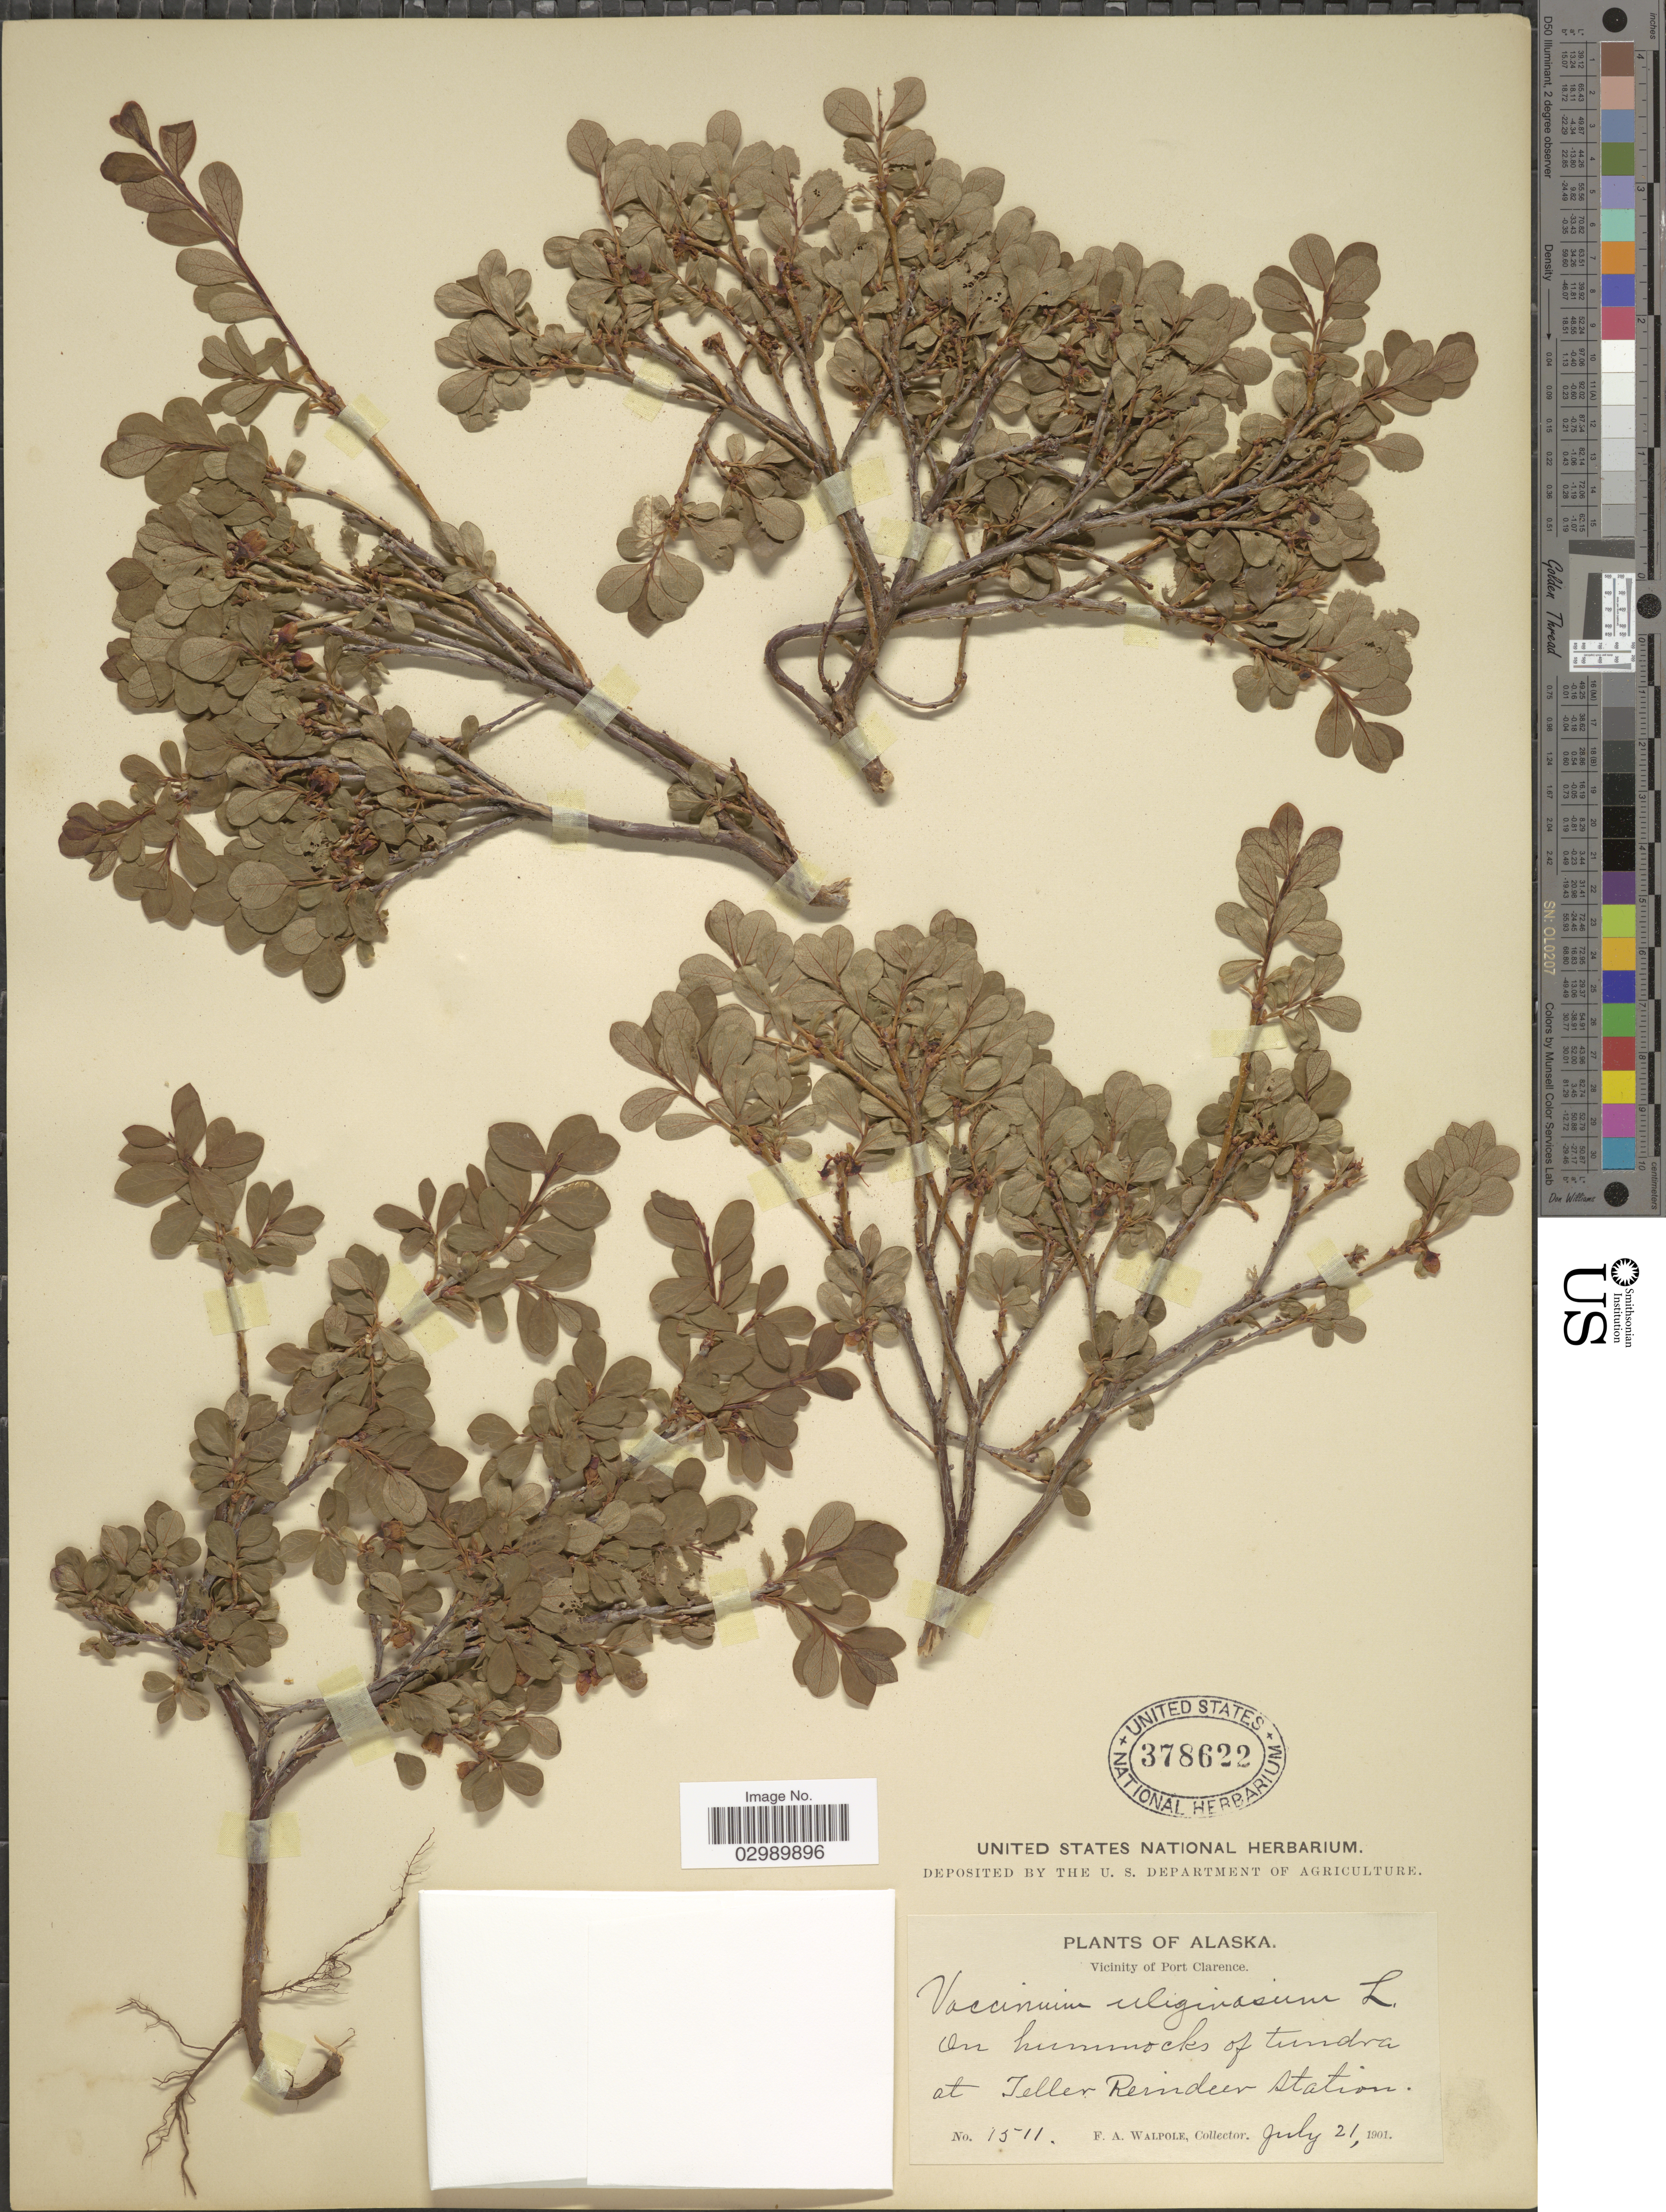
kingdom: Plantae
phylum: Tracheophyta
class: Magnoliopsida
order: Ericales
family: Ericaceae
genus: Vaccinium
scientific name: Vaccinium uliginosum var. alpinum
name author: Bigelow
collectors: F. Walpole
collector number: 1511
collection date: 1901-07-21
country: United States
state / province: Alaska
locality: Vicinity of Port Clarence, On hummocks of tundra at Teller Reindeer Station.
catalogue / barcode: US 378622